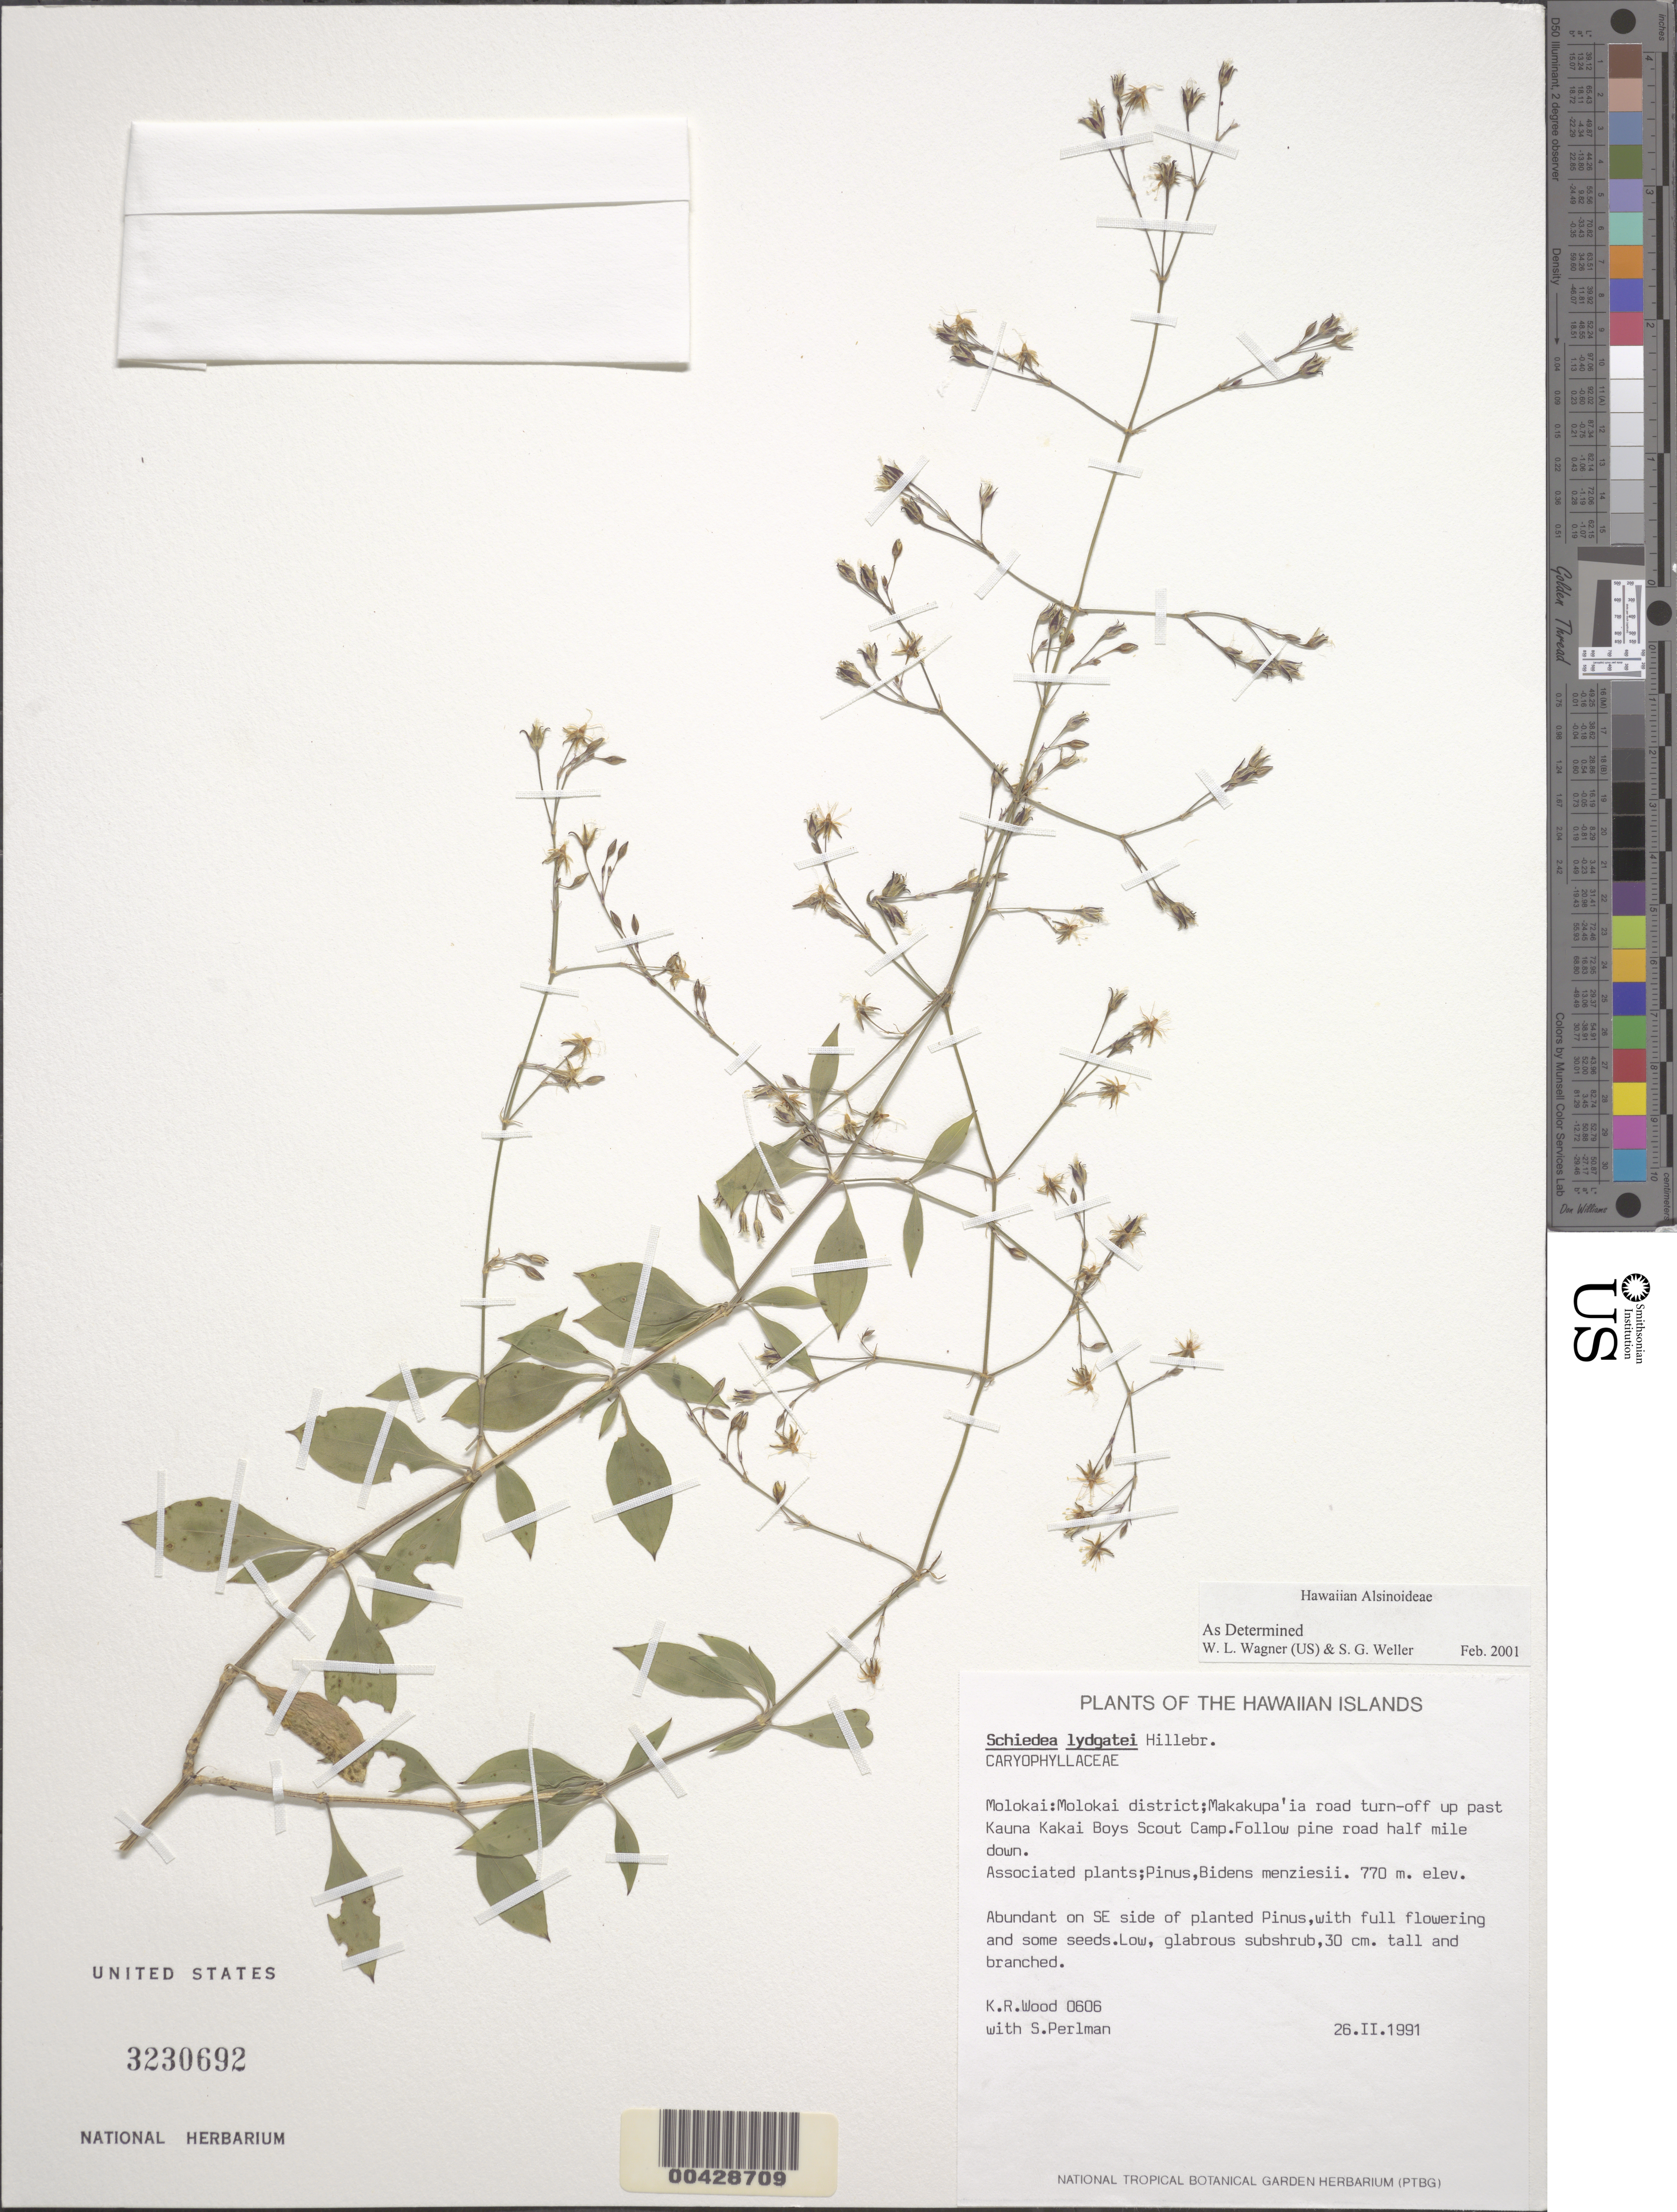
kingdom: Plantae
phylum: Tracheophyta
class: Magnoliopsida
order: Caryophyllales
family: Caryophyllaceae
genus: Schiedea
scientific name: Schiedea lydgatei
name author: Hillebr.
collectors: K. R. Wood & S. P. Perlman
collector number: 0606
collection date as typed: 26 Feb 1991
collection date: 1991-02-26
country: United States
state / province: Hawaii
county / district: Maui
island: Moloka'i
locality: Molokai district; Makakupa'ia road turn-off past Kauna Kakai Boys Scout Camp. Follow pine road 1/2 mile down.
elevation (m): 770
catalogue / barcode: US 3230692